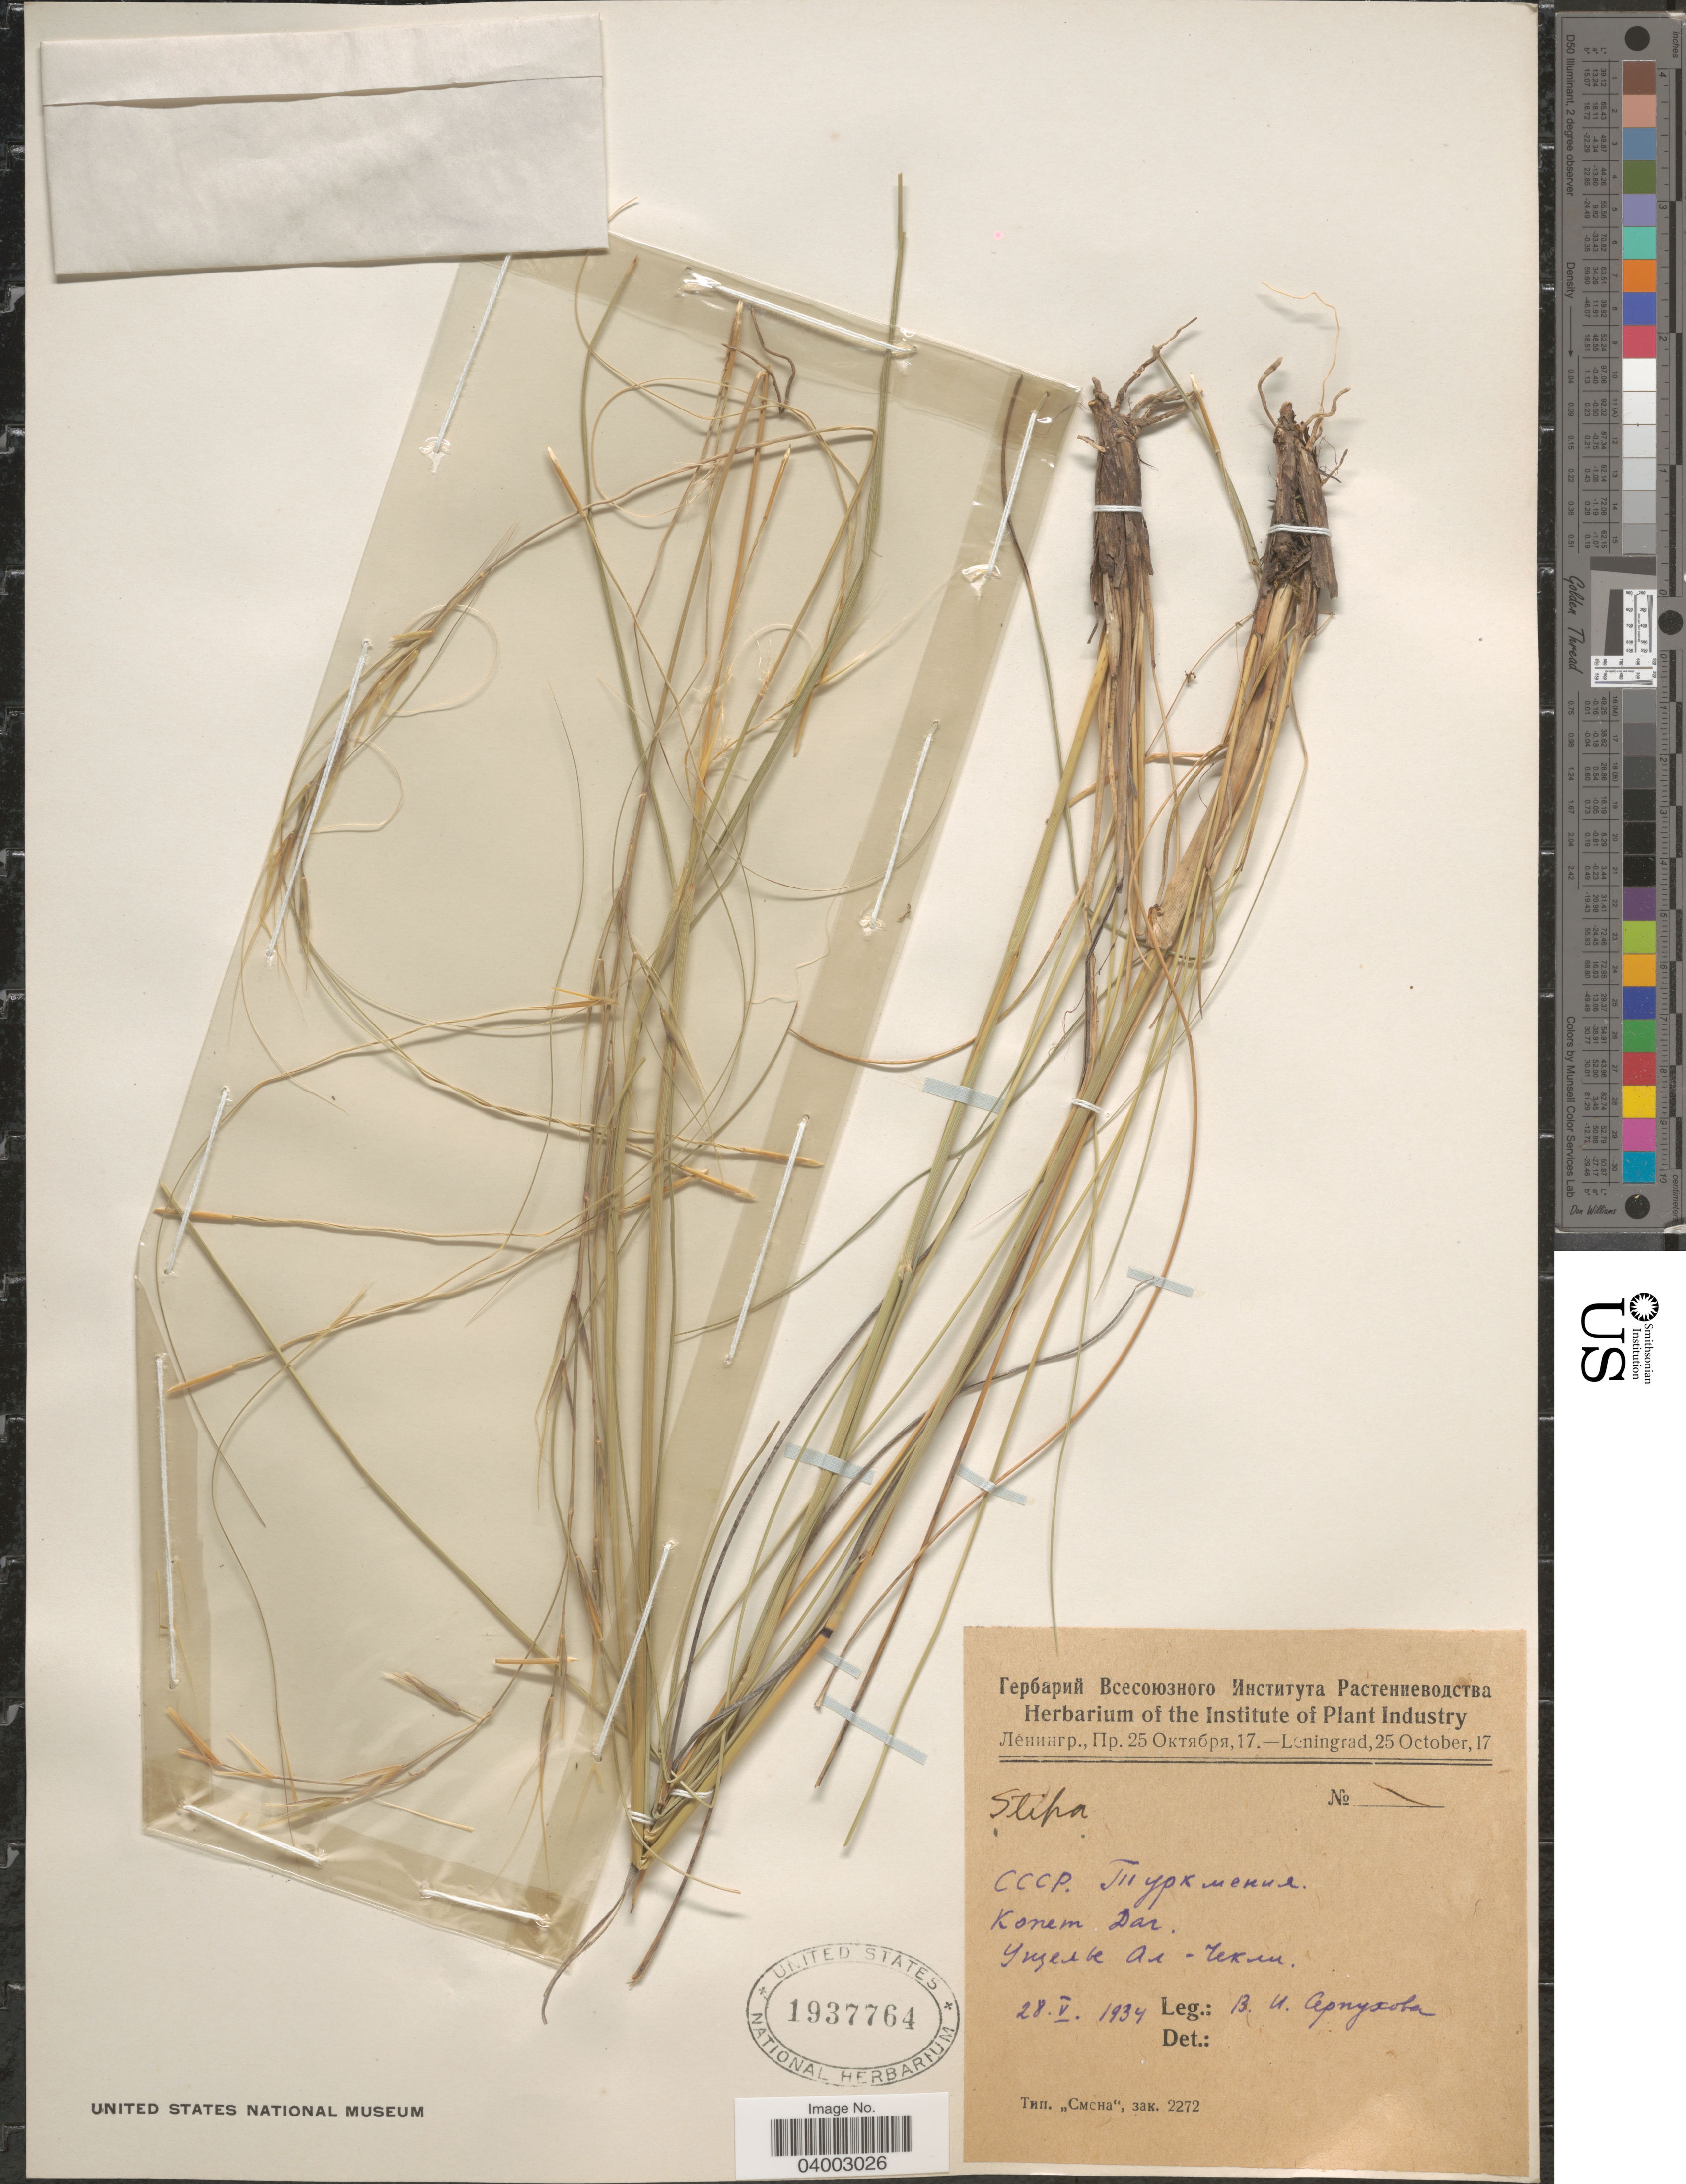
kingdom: Plantae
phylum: Tracheophyta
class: Liliopsida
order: Poales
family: Poaceae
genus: Stipa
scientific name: Stipa sp.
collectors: V. Serpukhova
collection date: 1934-05-28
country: Turkmenistan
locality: Kopet-Dag Mts, Gorge Al-Chekly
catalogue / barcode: US 1937764